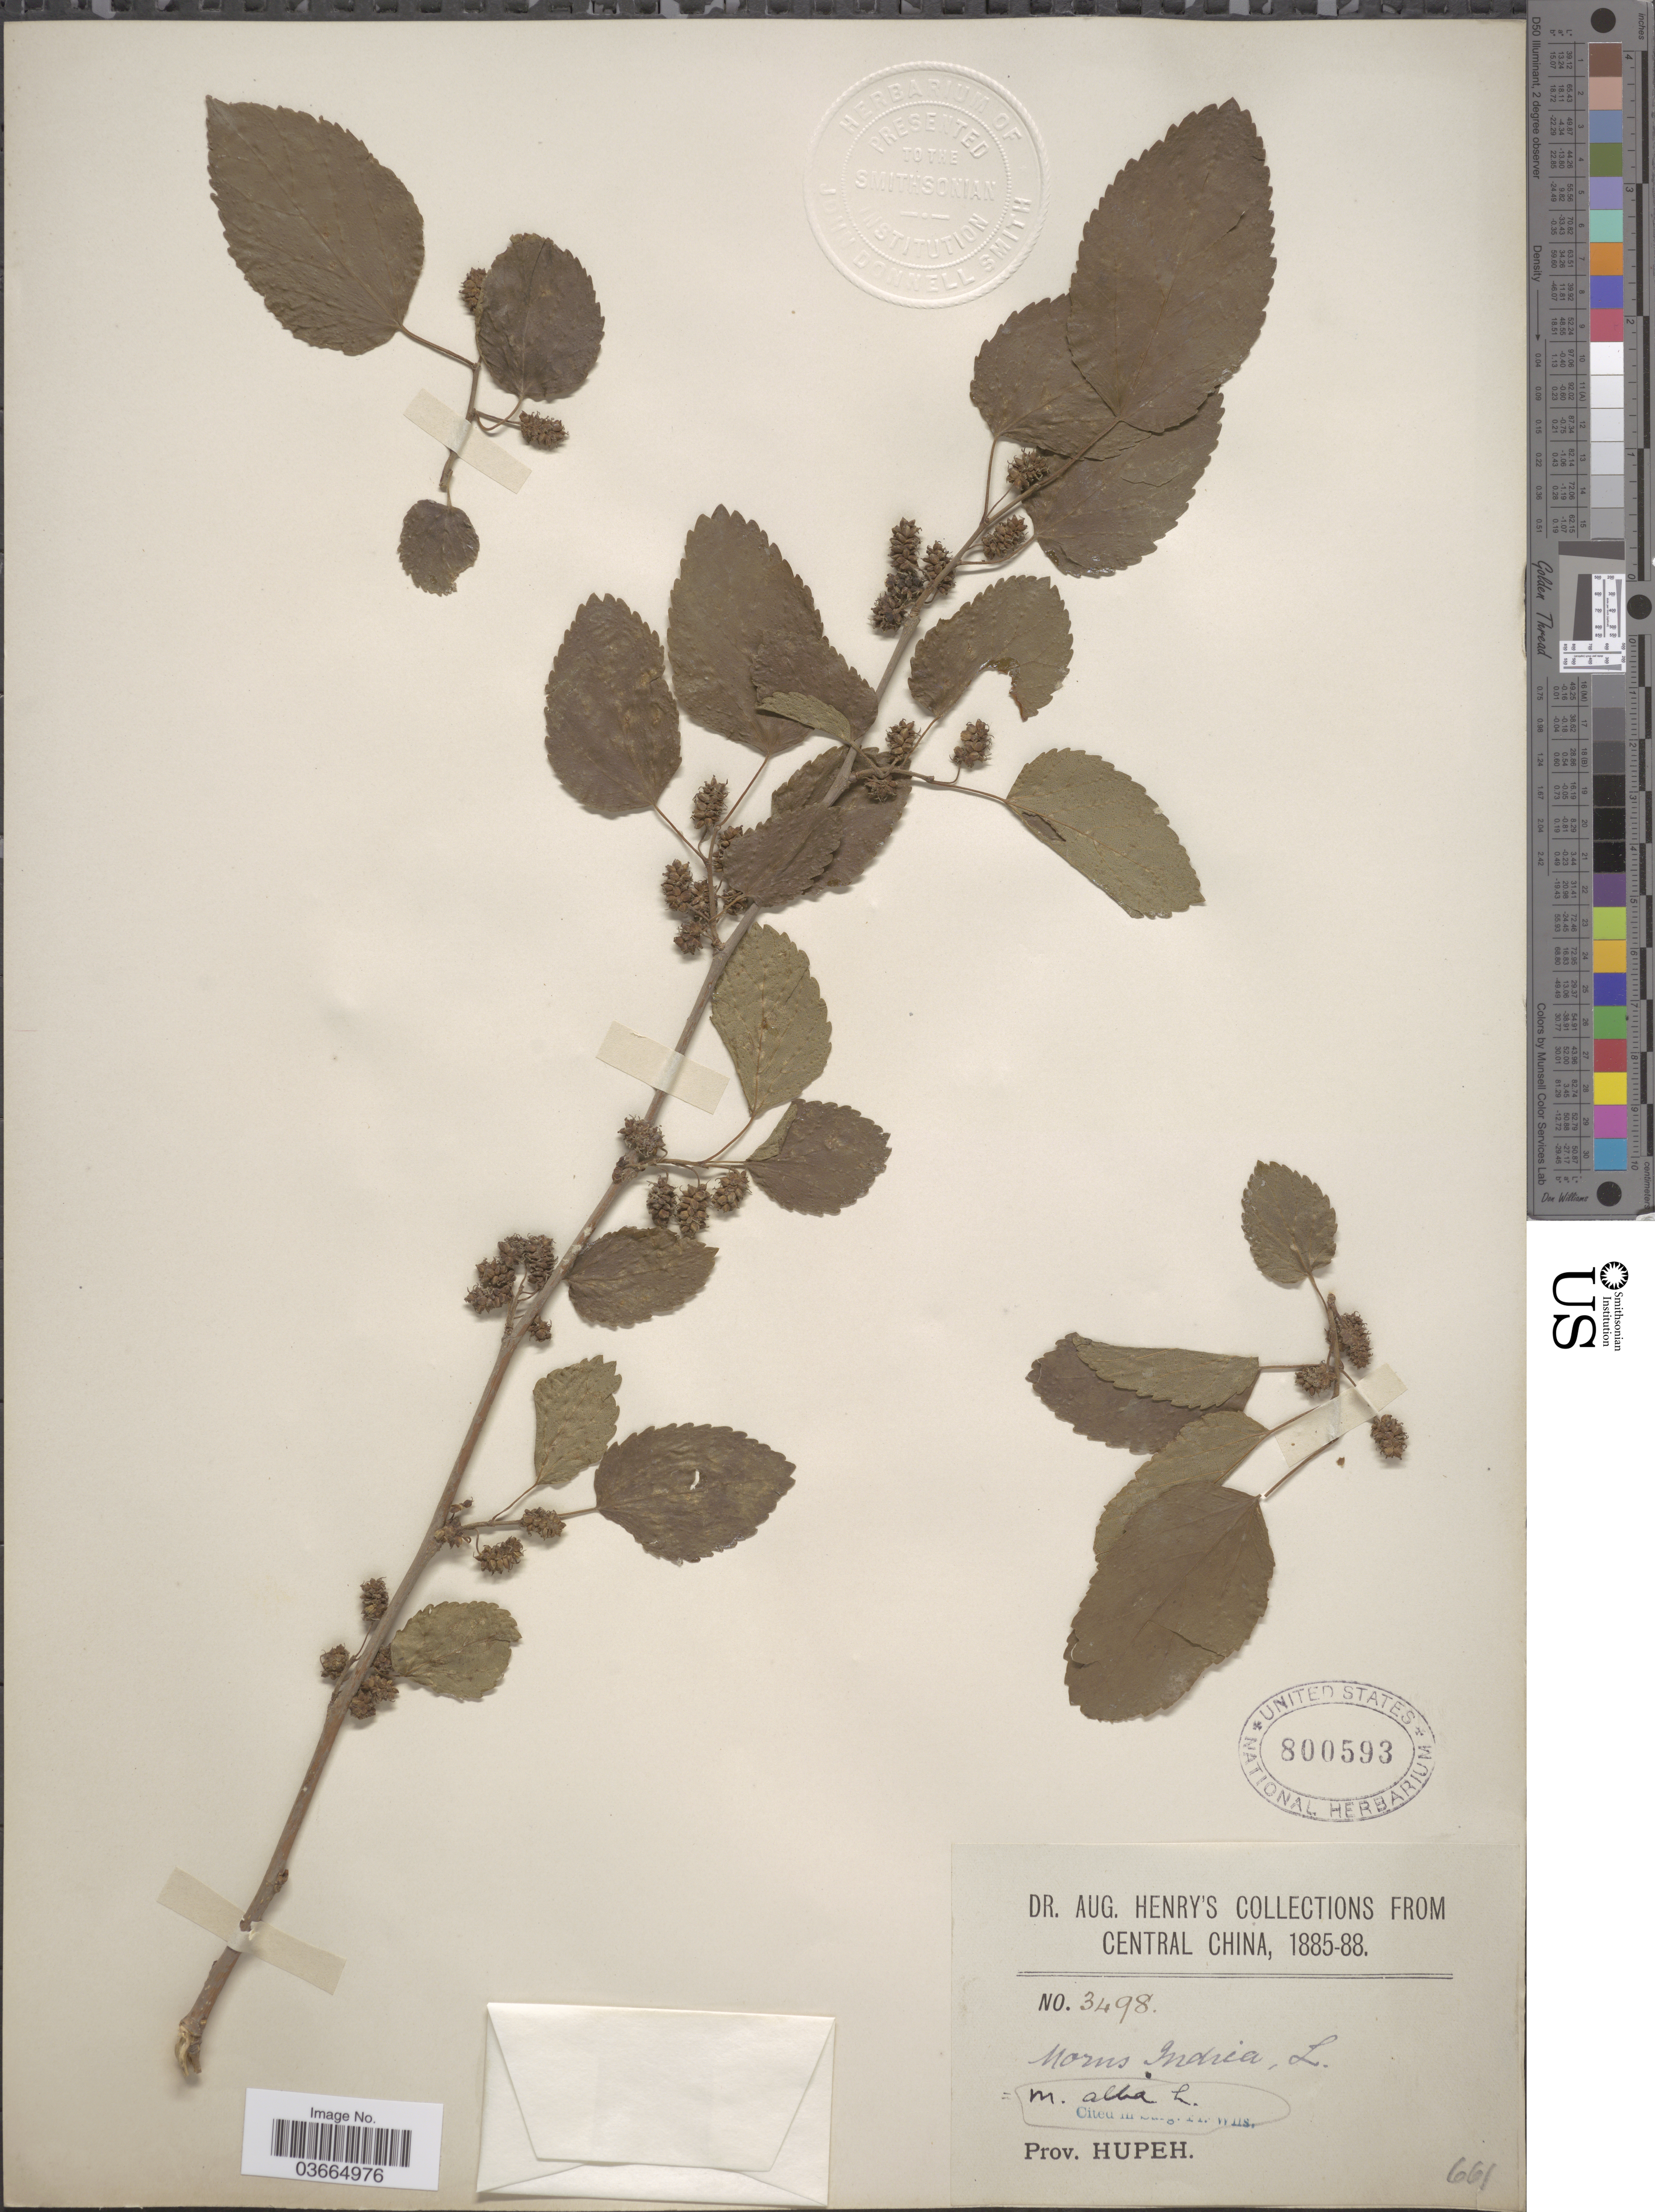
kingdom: Plantae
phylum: Tracheophyta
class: Magnoliopsida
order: Rosales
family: Moraceae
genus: Morus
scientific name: Morus alba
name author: L.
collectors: A. Henry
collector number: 3498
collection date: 1885/1888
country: China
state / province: Hubei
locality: Central China. Prov. Hupeh.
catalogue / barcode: US 800593